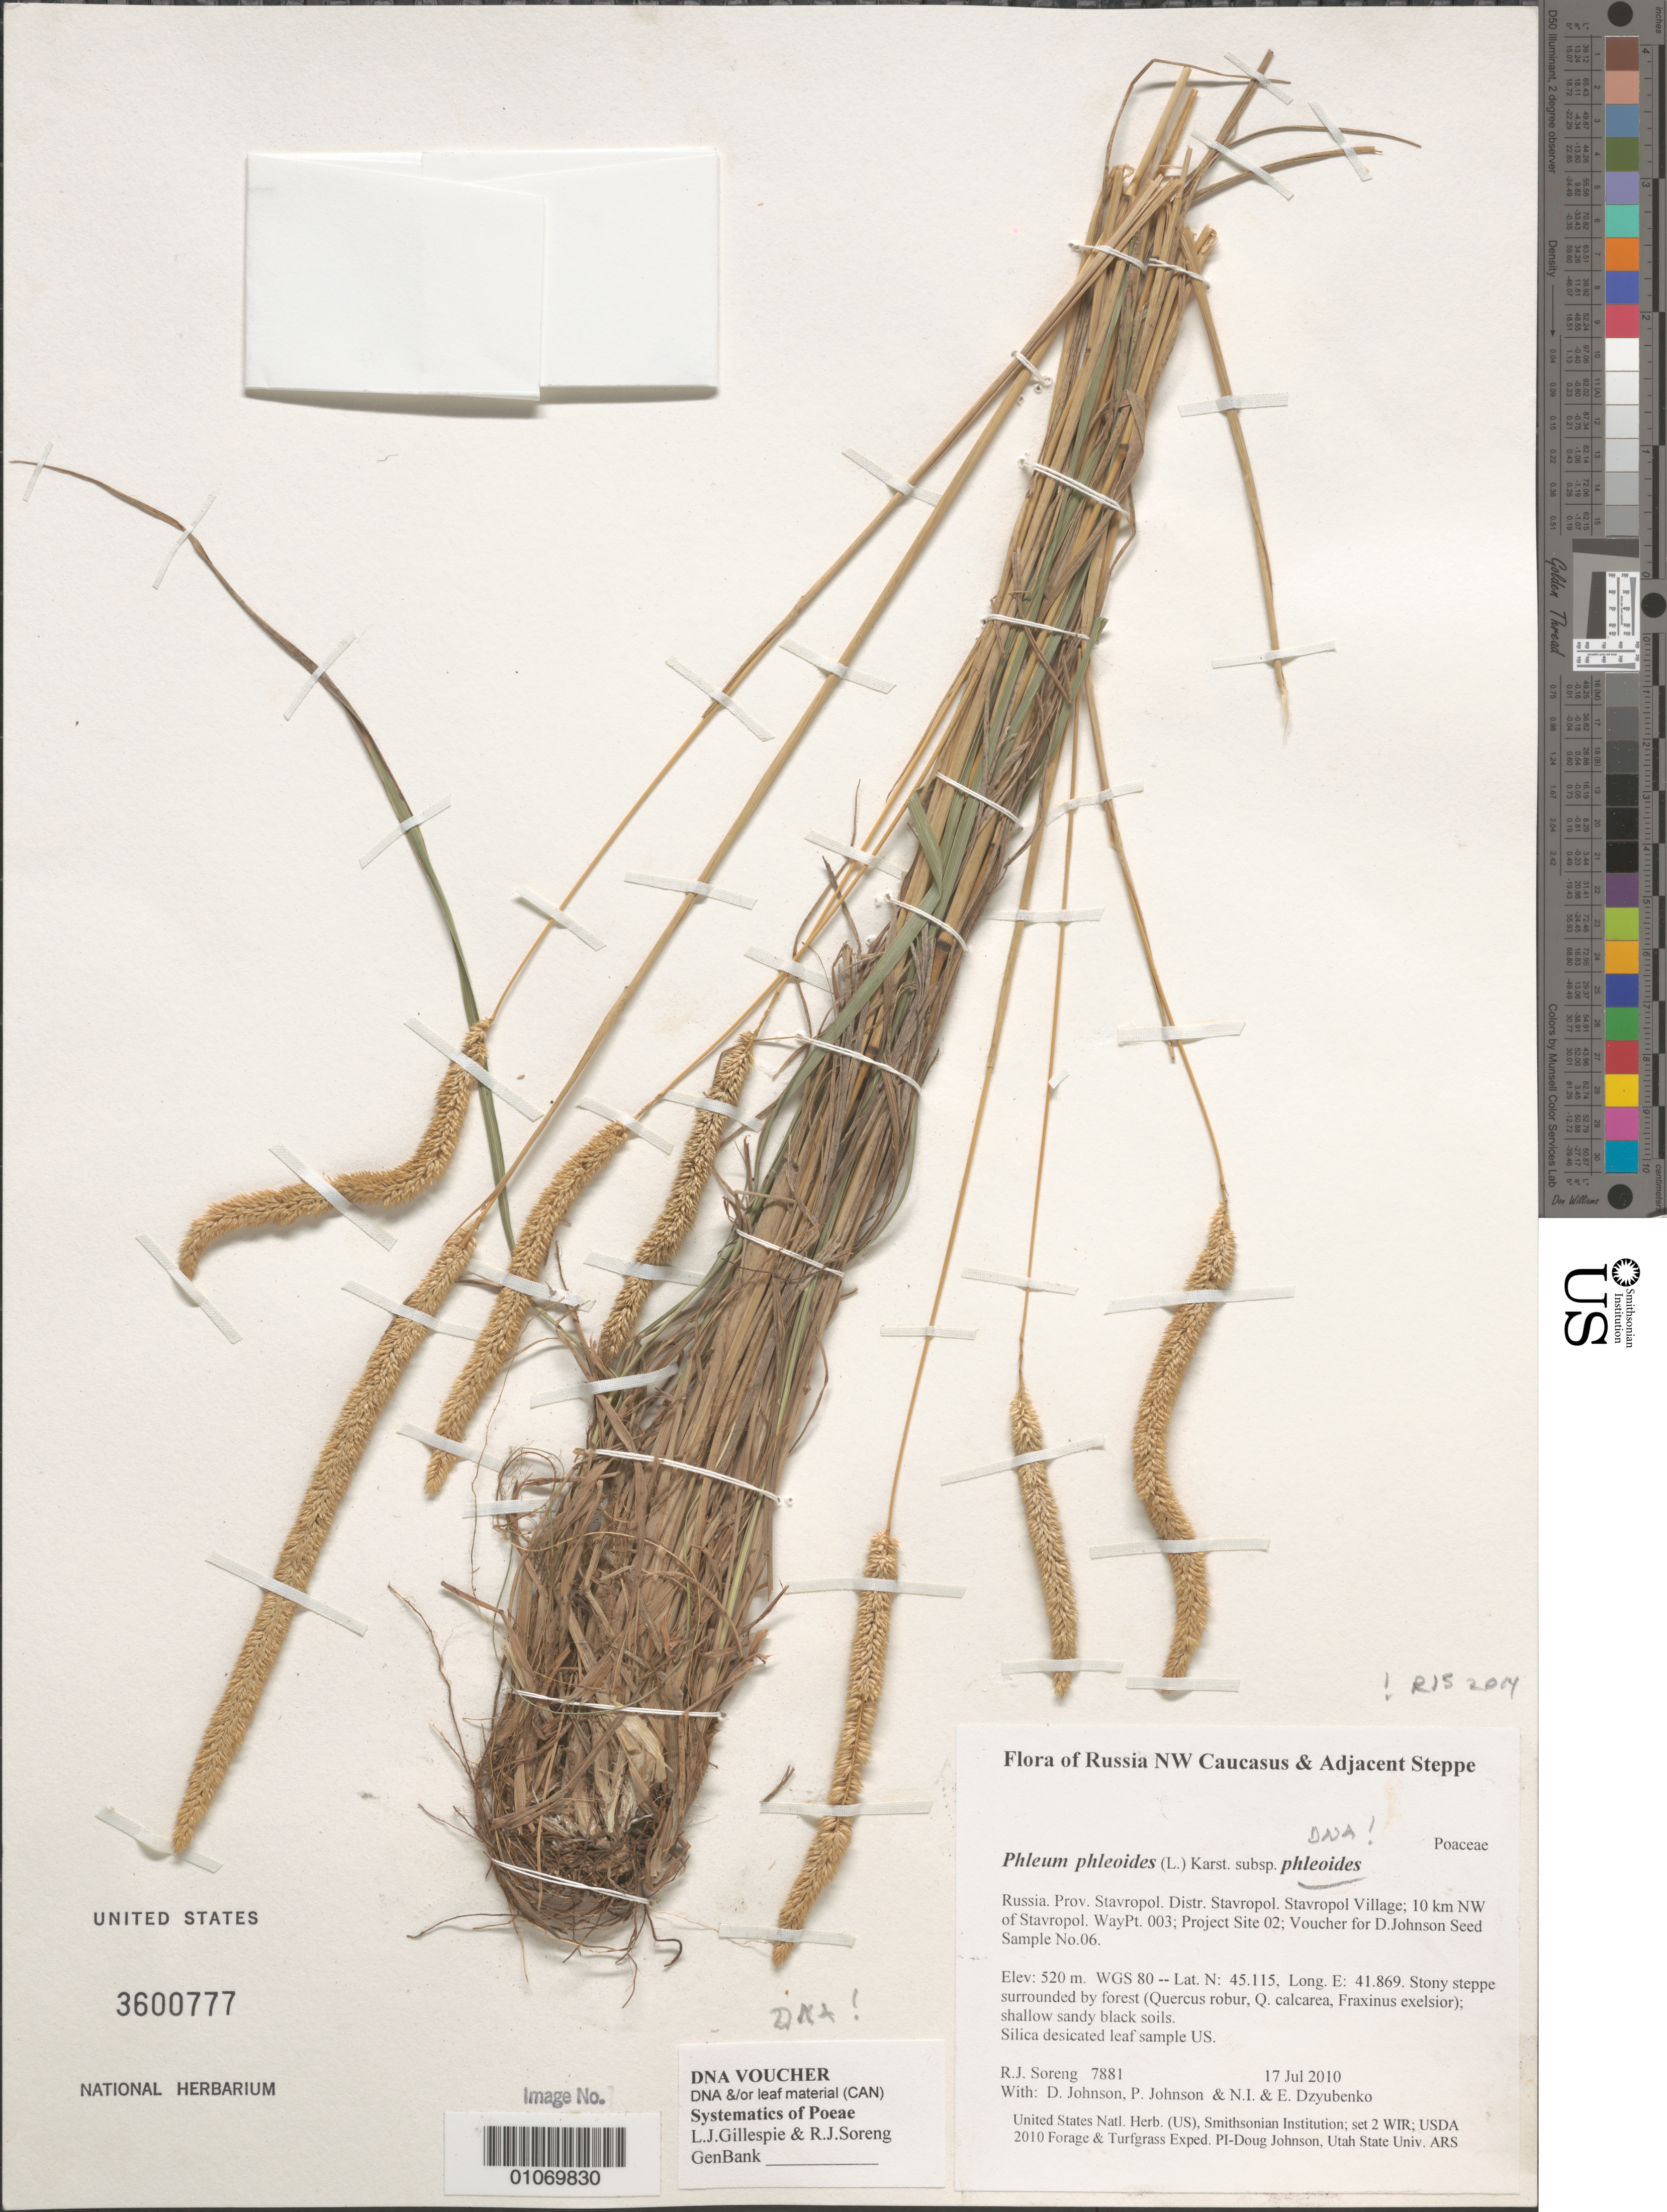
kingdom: Plantae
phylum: Tracheophyta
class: Liliopsida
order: Poales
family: Poaceae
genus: Phleum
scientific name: Phleum phleoides subsp. phleoides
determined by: Soreng, Robert J., Research Associate (BOT), Smithsonian Institution - National Museum of Natural History (UNITED STATES)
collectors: R. J. Soreng, D. Johnson, P. Johnson, N. Dzyubenko & E. Dzyubenko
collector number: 7881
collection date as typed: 17 Jul 2010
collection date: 2010-07-17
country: Russian Federation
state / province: Stavropol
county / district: Stavropol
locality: Stavropol Village; 10 km NW of Stavropol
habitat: Stony steppe surrounded by forest (Quercus robur, Q. calcarea, Fraxinus exelsior); shallow sandy black soils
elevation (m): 520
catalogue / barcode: US 3600777